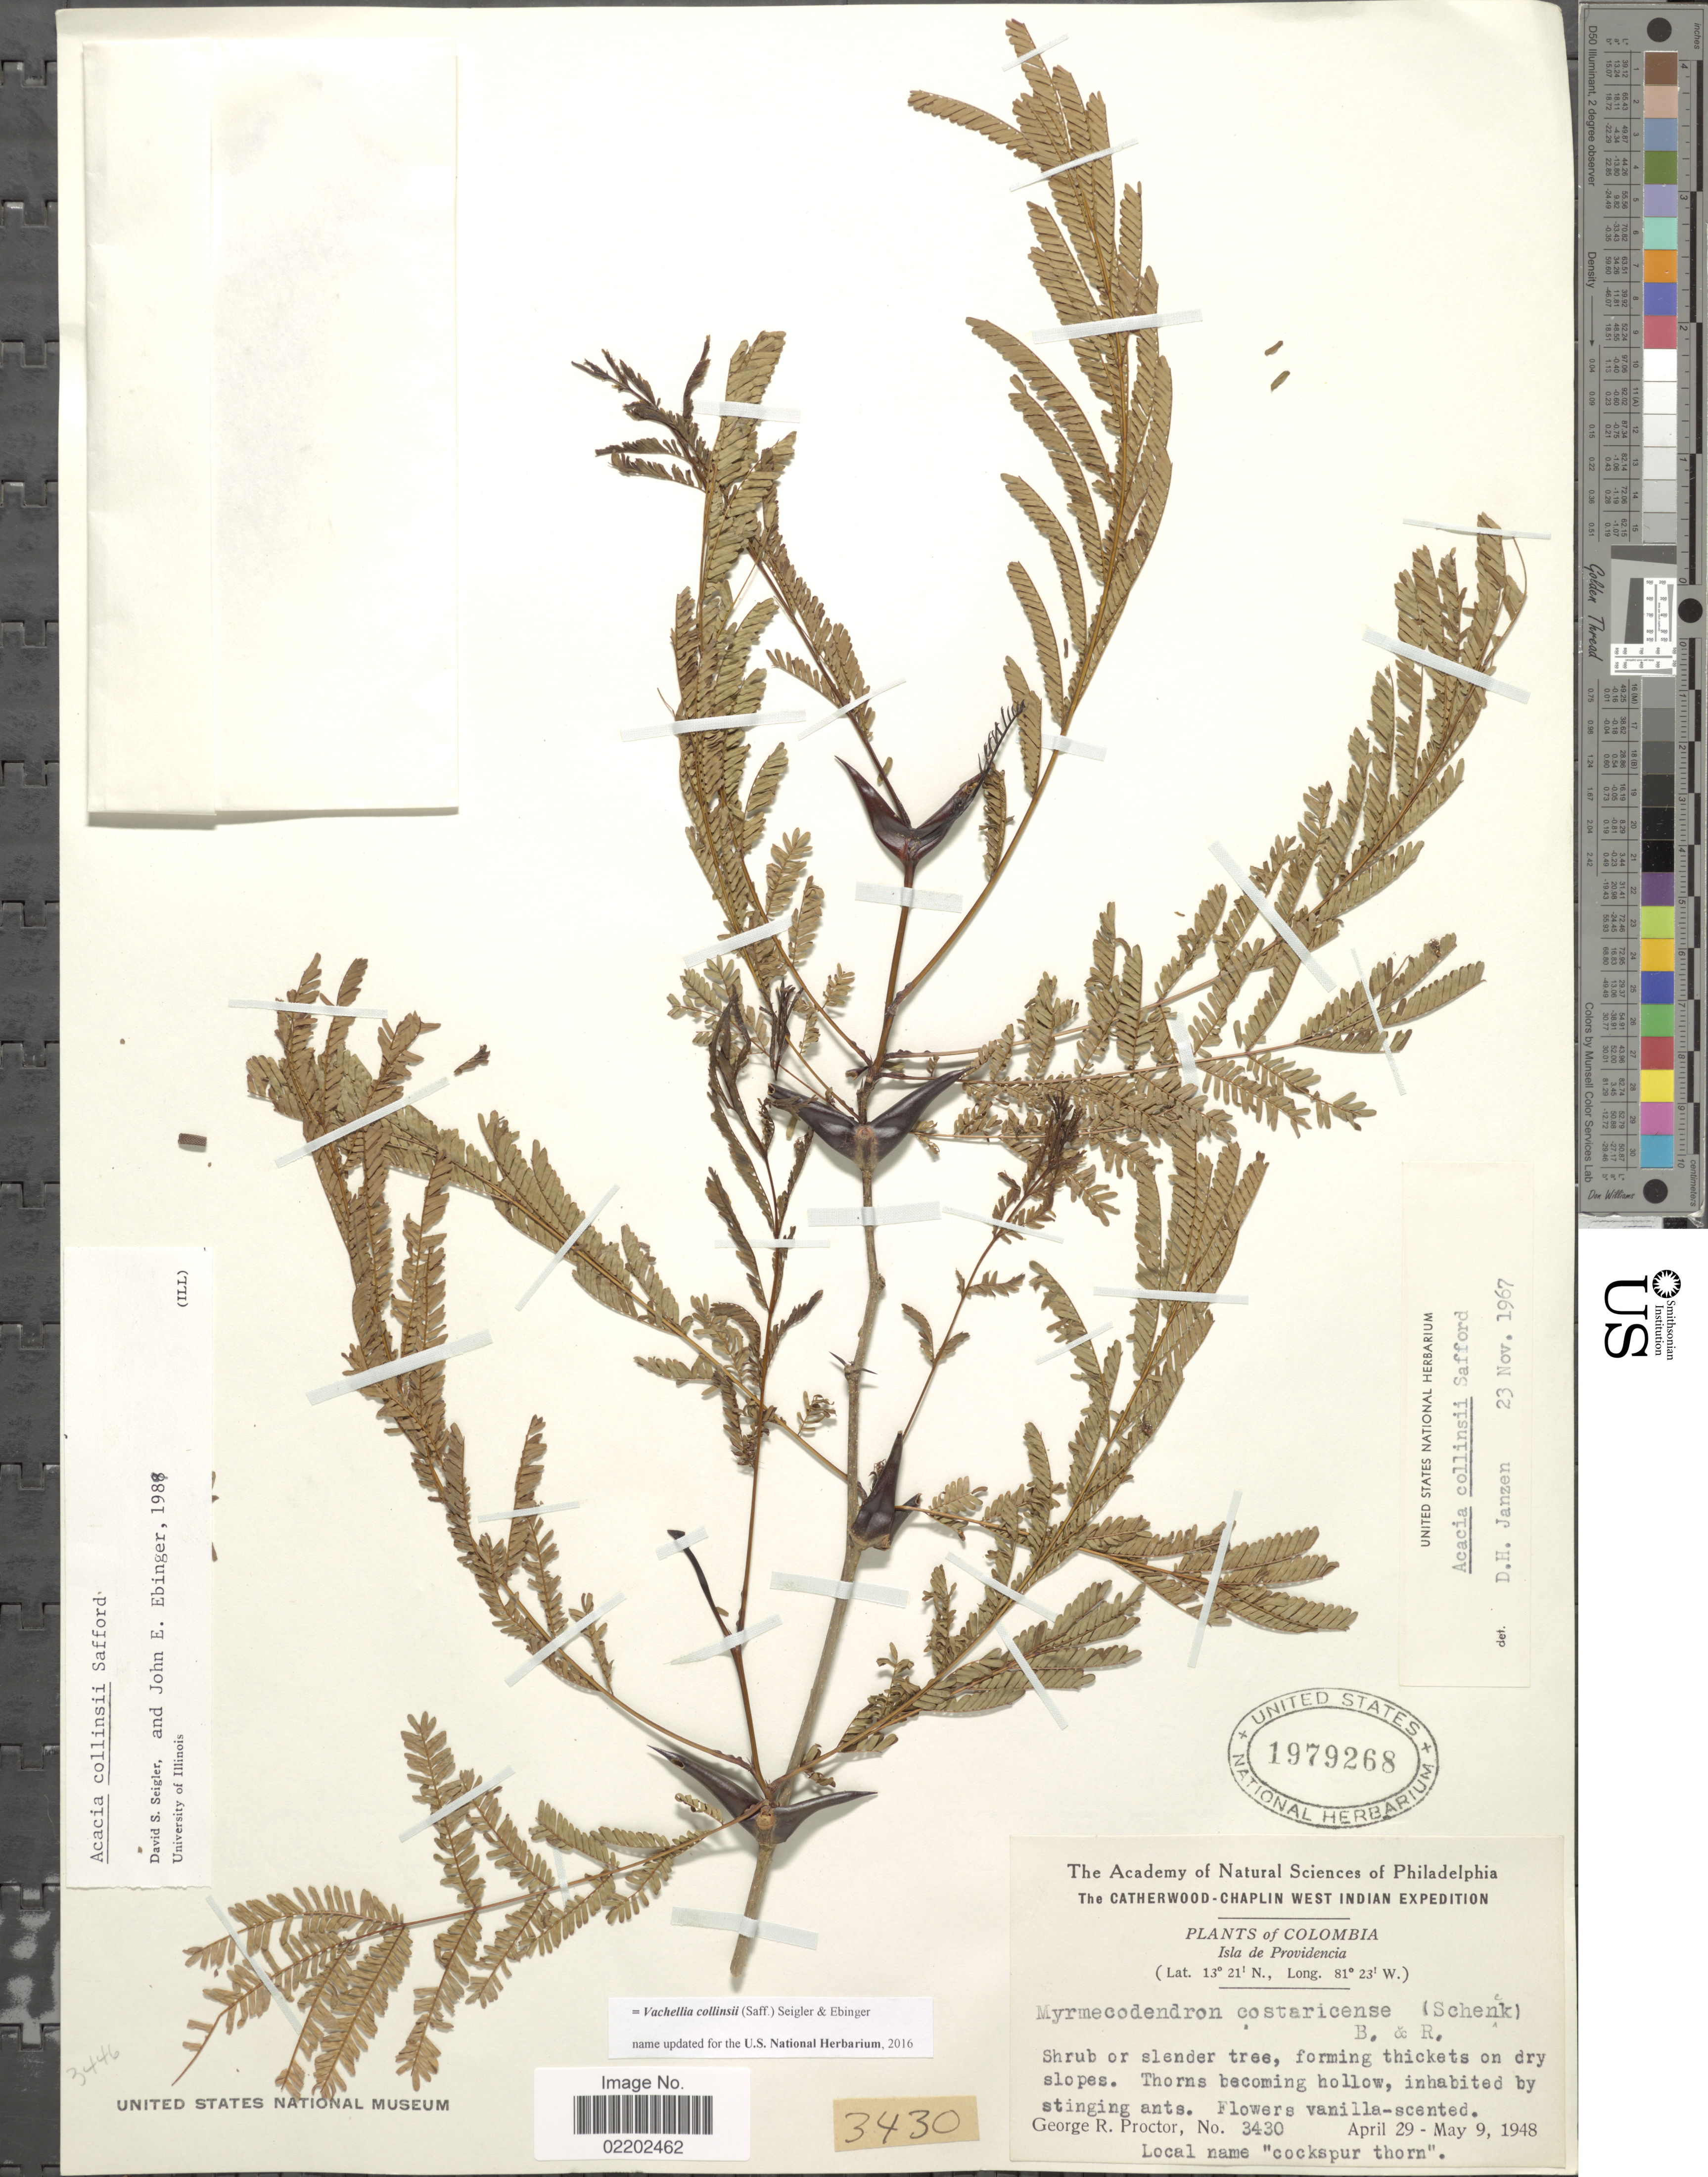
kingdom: Plantae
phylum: Tracheophyta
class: Magnoliopsida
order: Fabales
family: Fabaceae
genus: Vachellia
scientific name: Vachellia collinsii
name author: (Saff.) Seigler & Ebinger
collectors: G. Proctor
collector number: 3430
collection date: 1948-04-29/1948-05-09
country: Colombia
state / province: San Andres y Providencia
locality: Isla de Provincia, forming thickets on dry slopes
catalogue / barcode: US 1979268